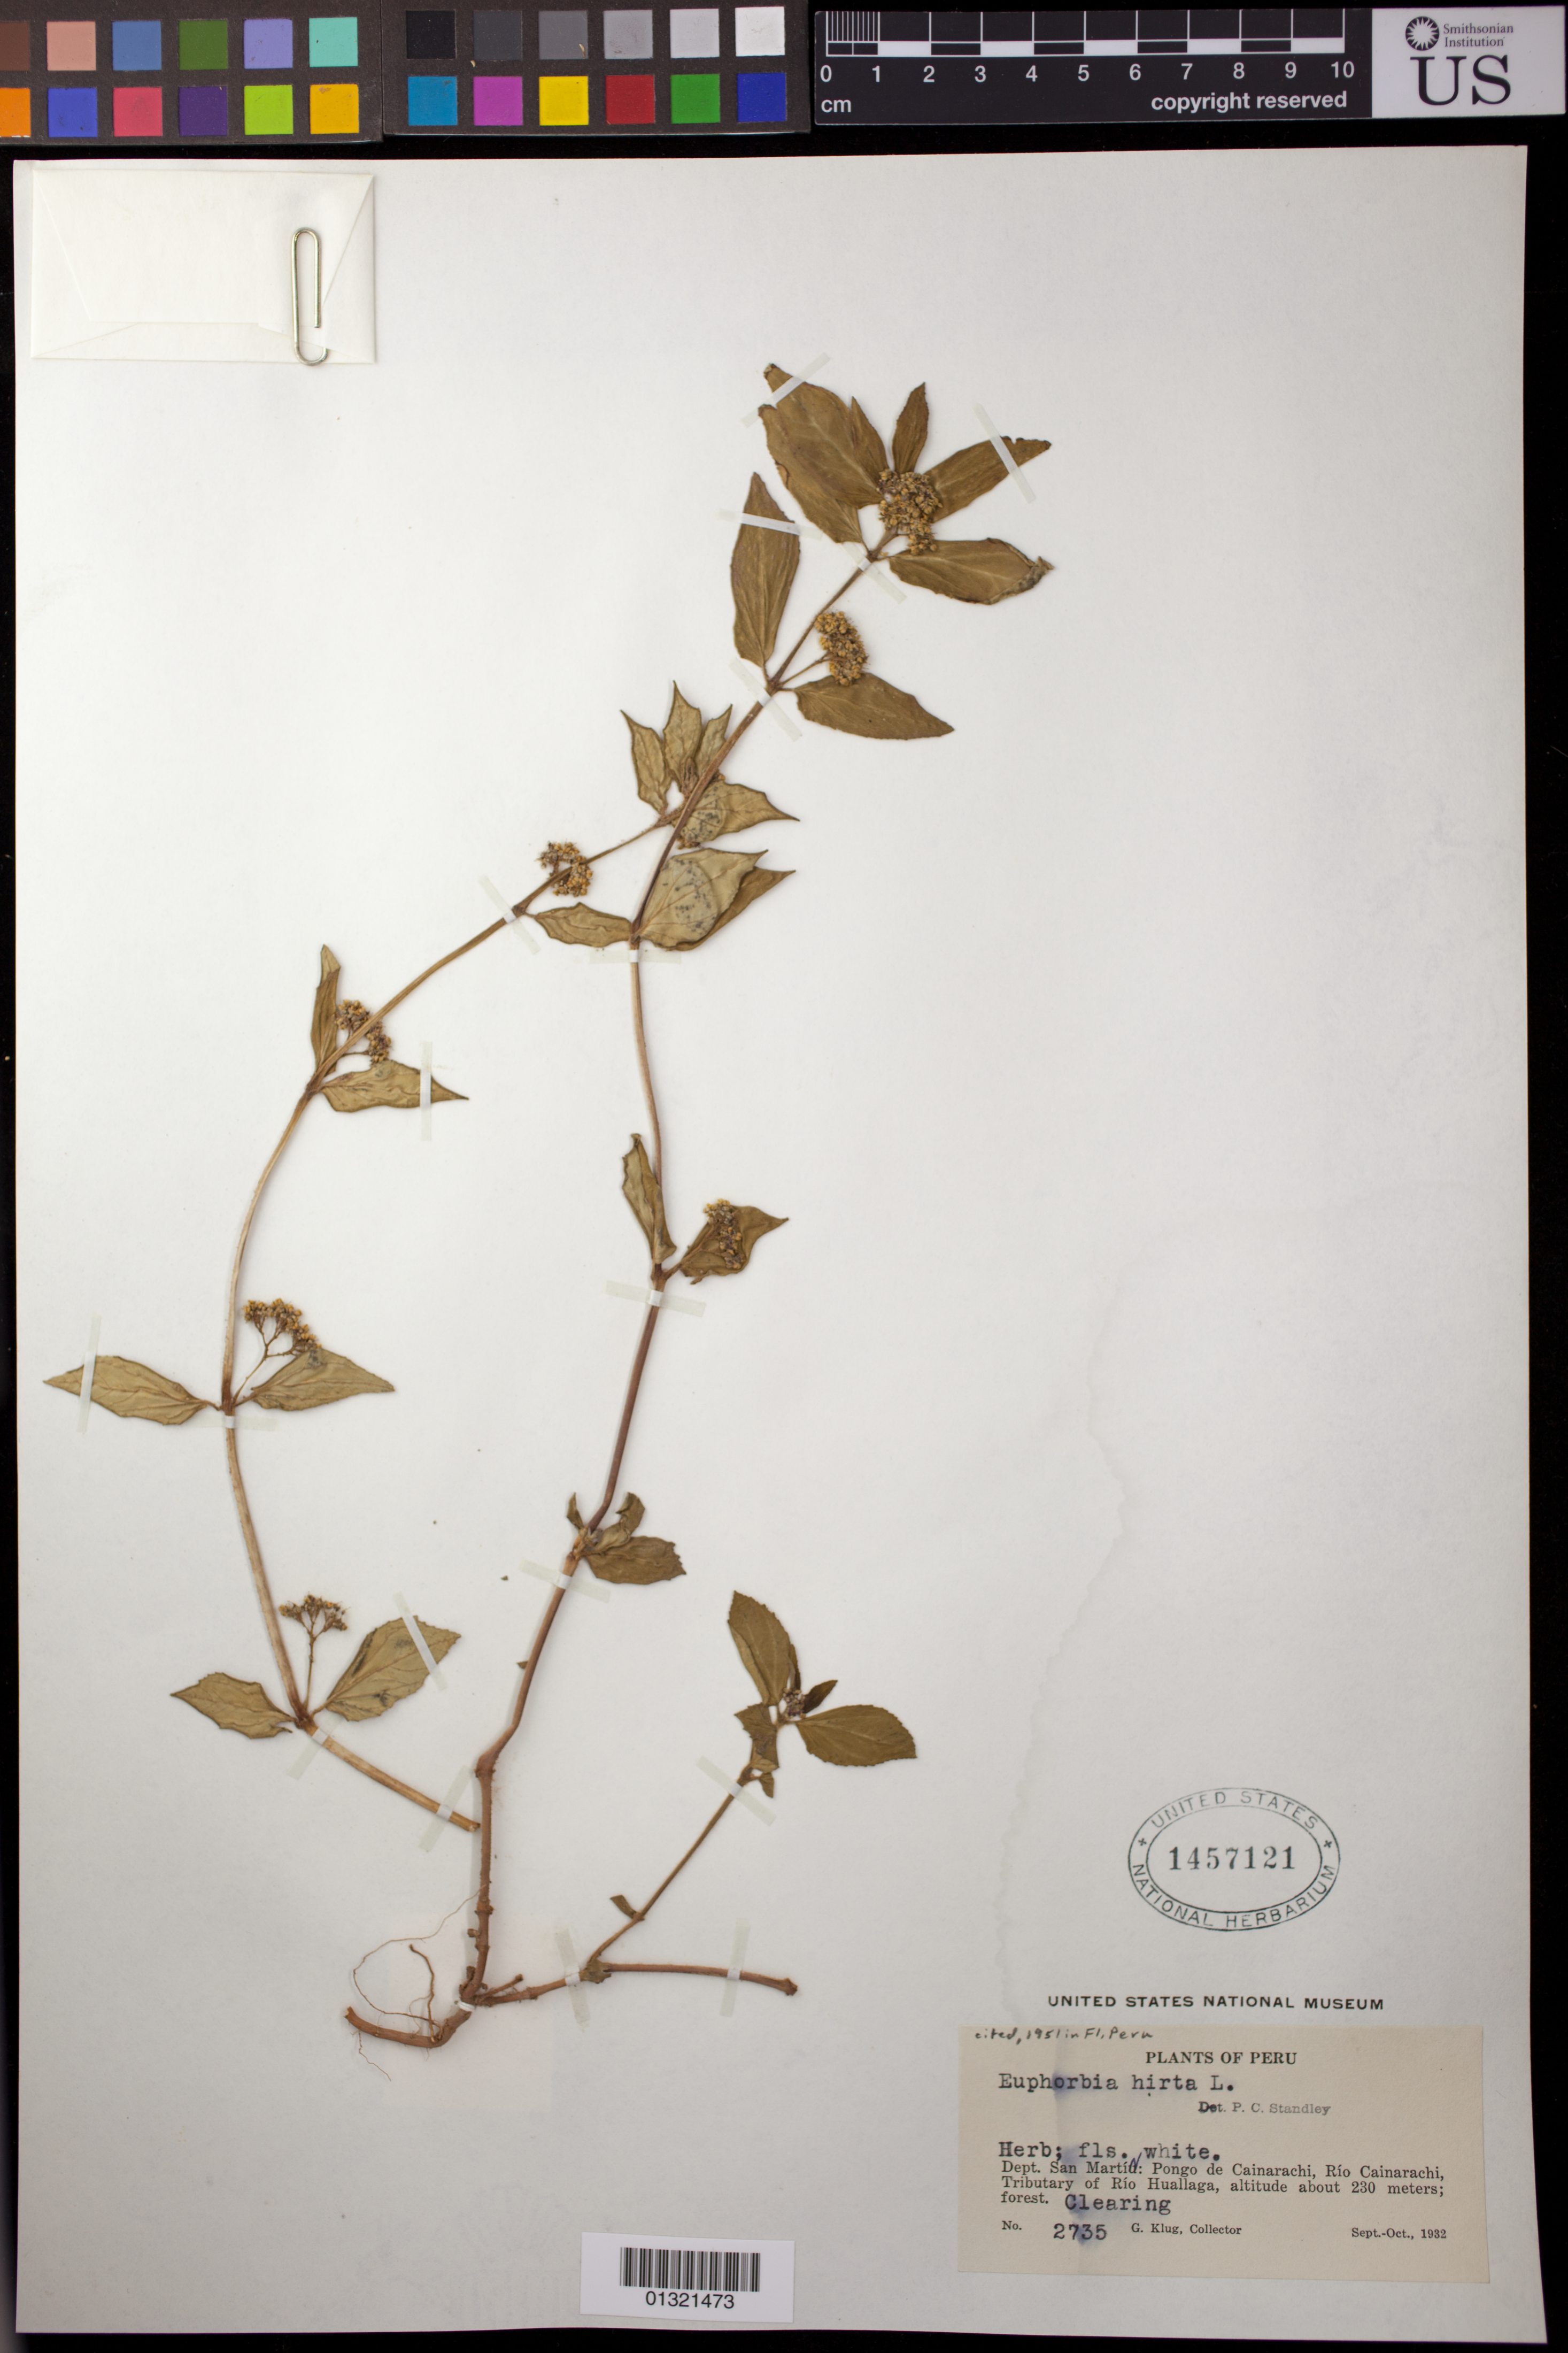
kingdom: Plantae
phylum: Tracheophyta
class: Magnoliopsida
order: Malpighiales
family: Euphorbiaceae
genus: Euphorbia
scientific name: Euphorbia hirta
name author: L.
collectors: G. Klug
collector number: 2735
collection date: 1932-09/1932-10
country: Peru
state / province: San Martín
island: Galapagos Is.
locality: Pongo de Cainarachi, Río Cainarachi, Tributary of Río Huallaga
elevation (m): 230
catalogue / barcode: US 1457121